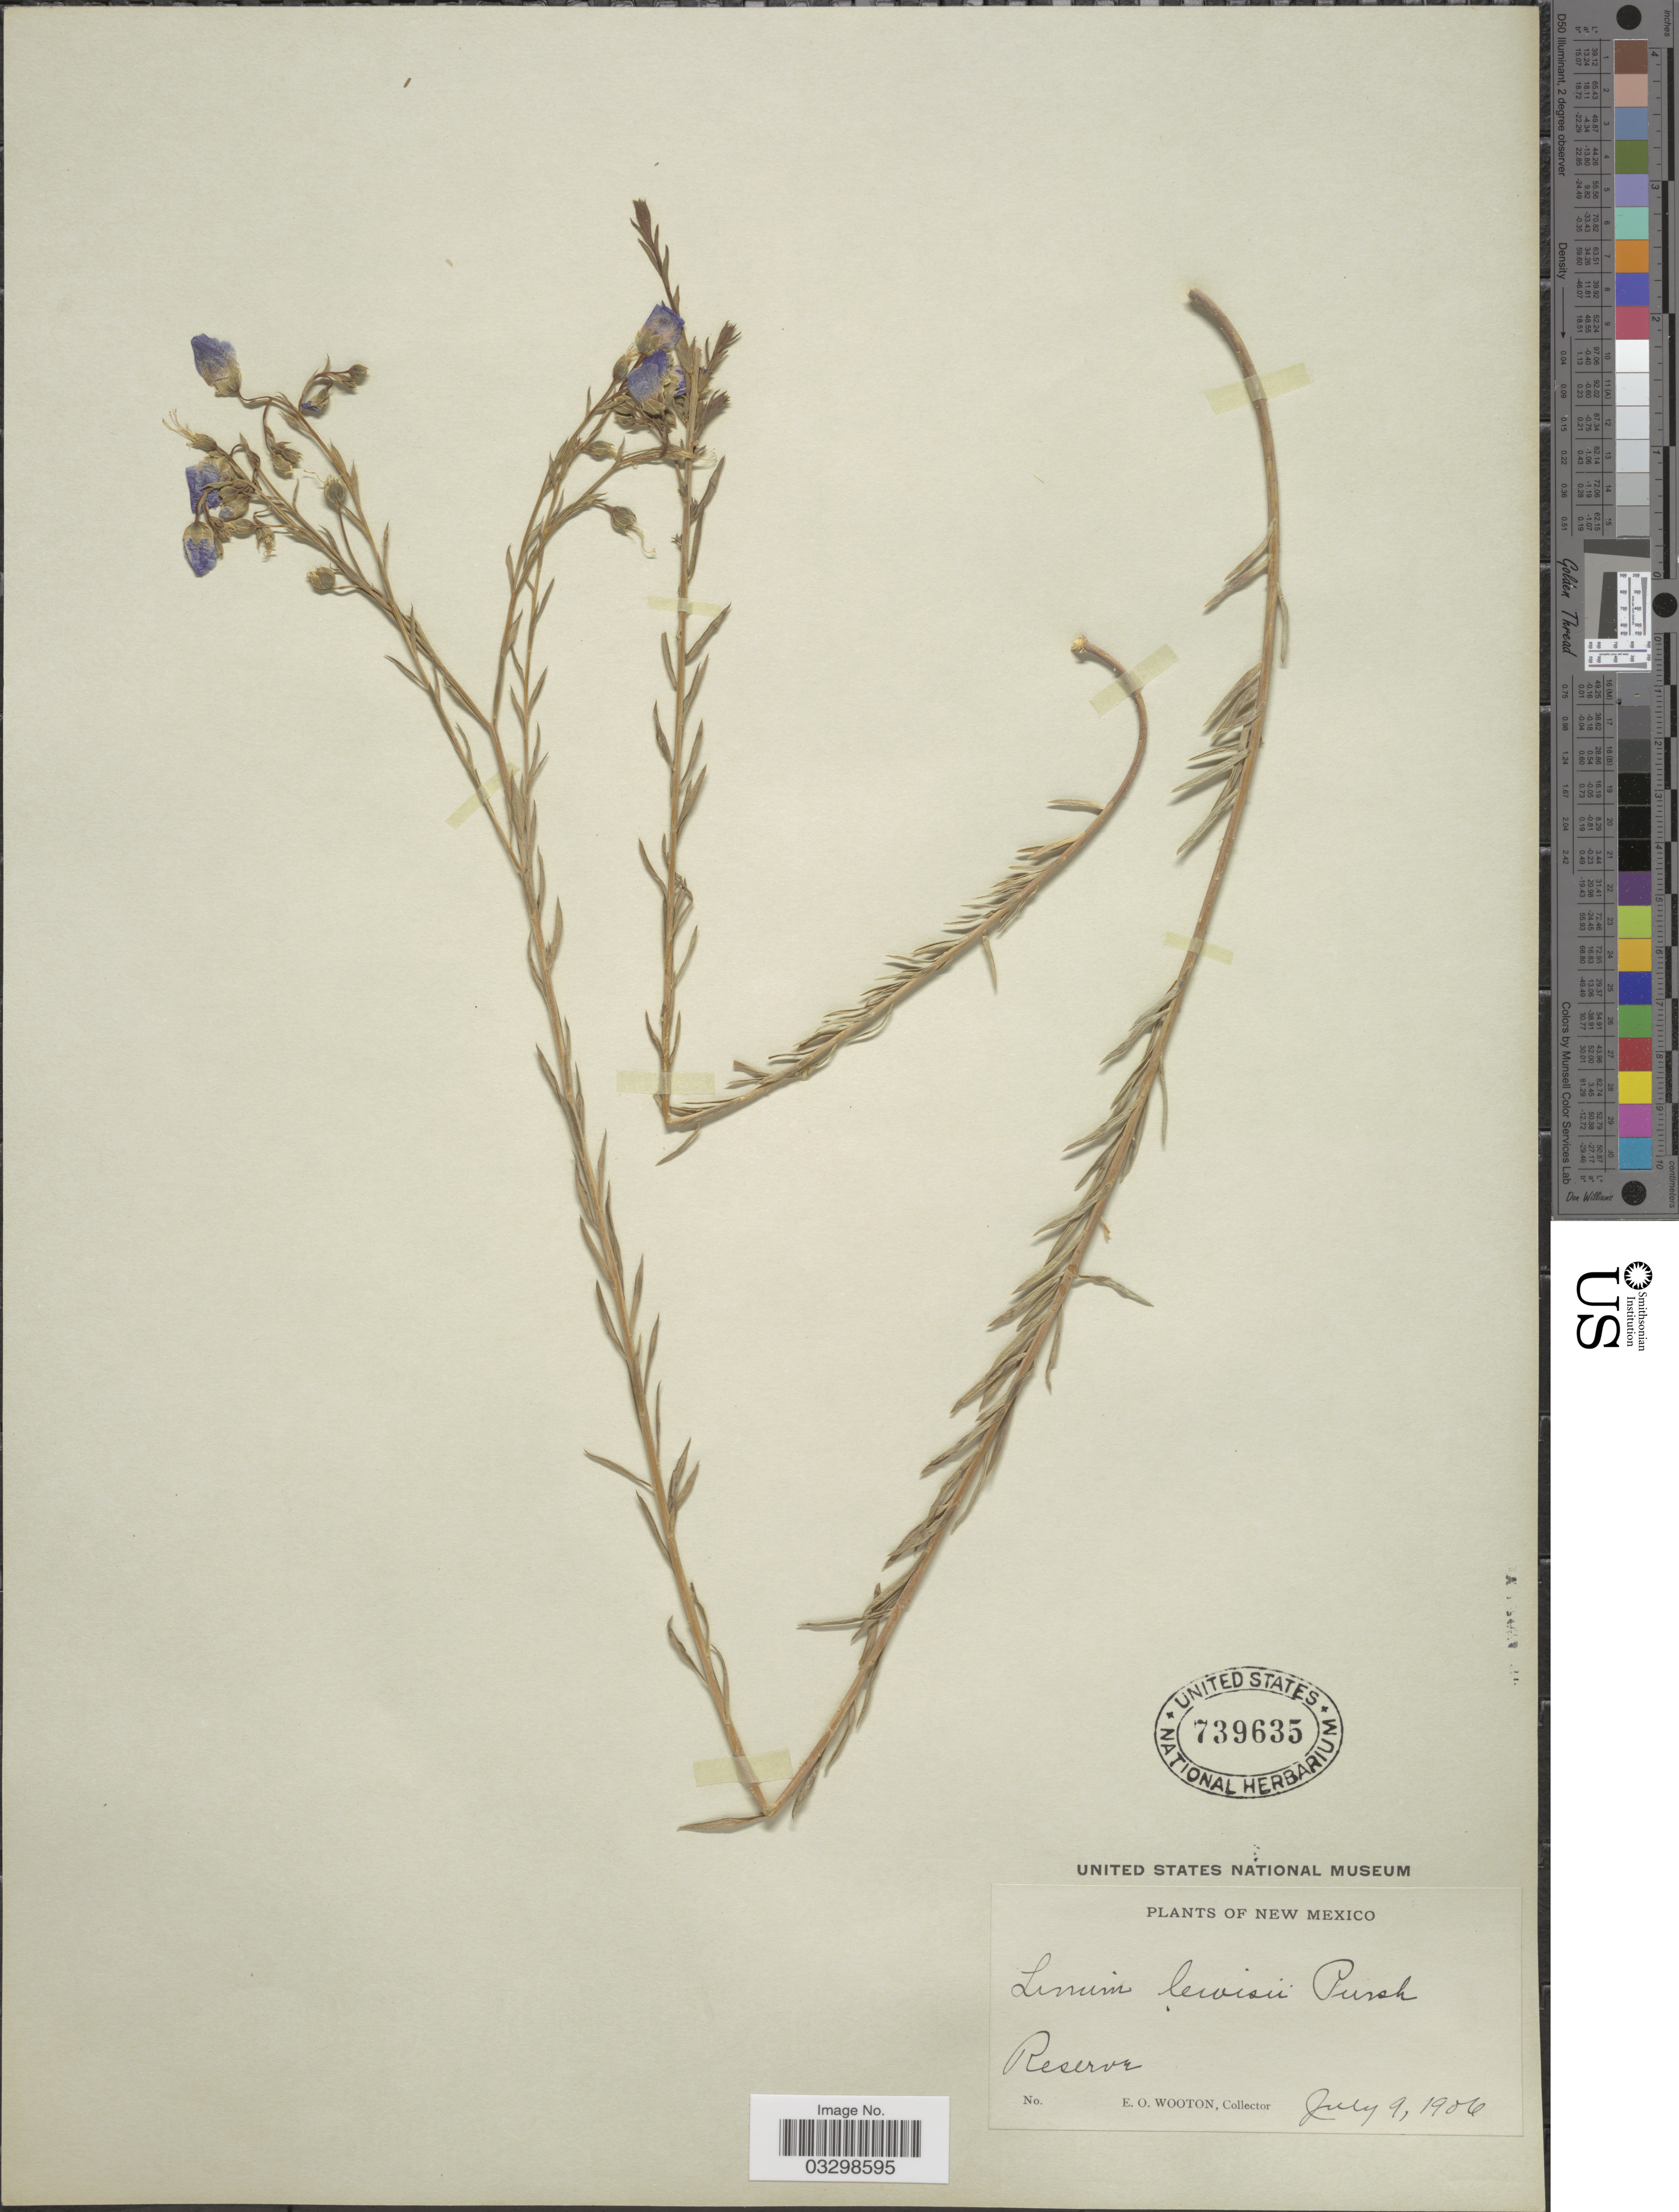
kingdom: Plantae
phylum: Tracheophyta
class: Magnoliopsida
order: Malpighiales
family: Linaceae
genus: Linum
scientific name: Linum lewisii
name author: Pursh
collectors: E. O. Wooton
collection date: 1906-07-09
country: United States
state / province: New Mexico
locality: Reserve.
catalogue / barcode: US 739635